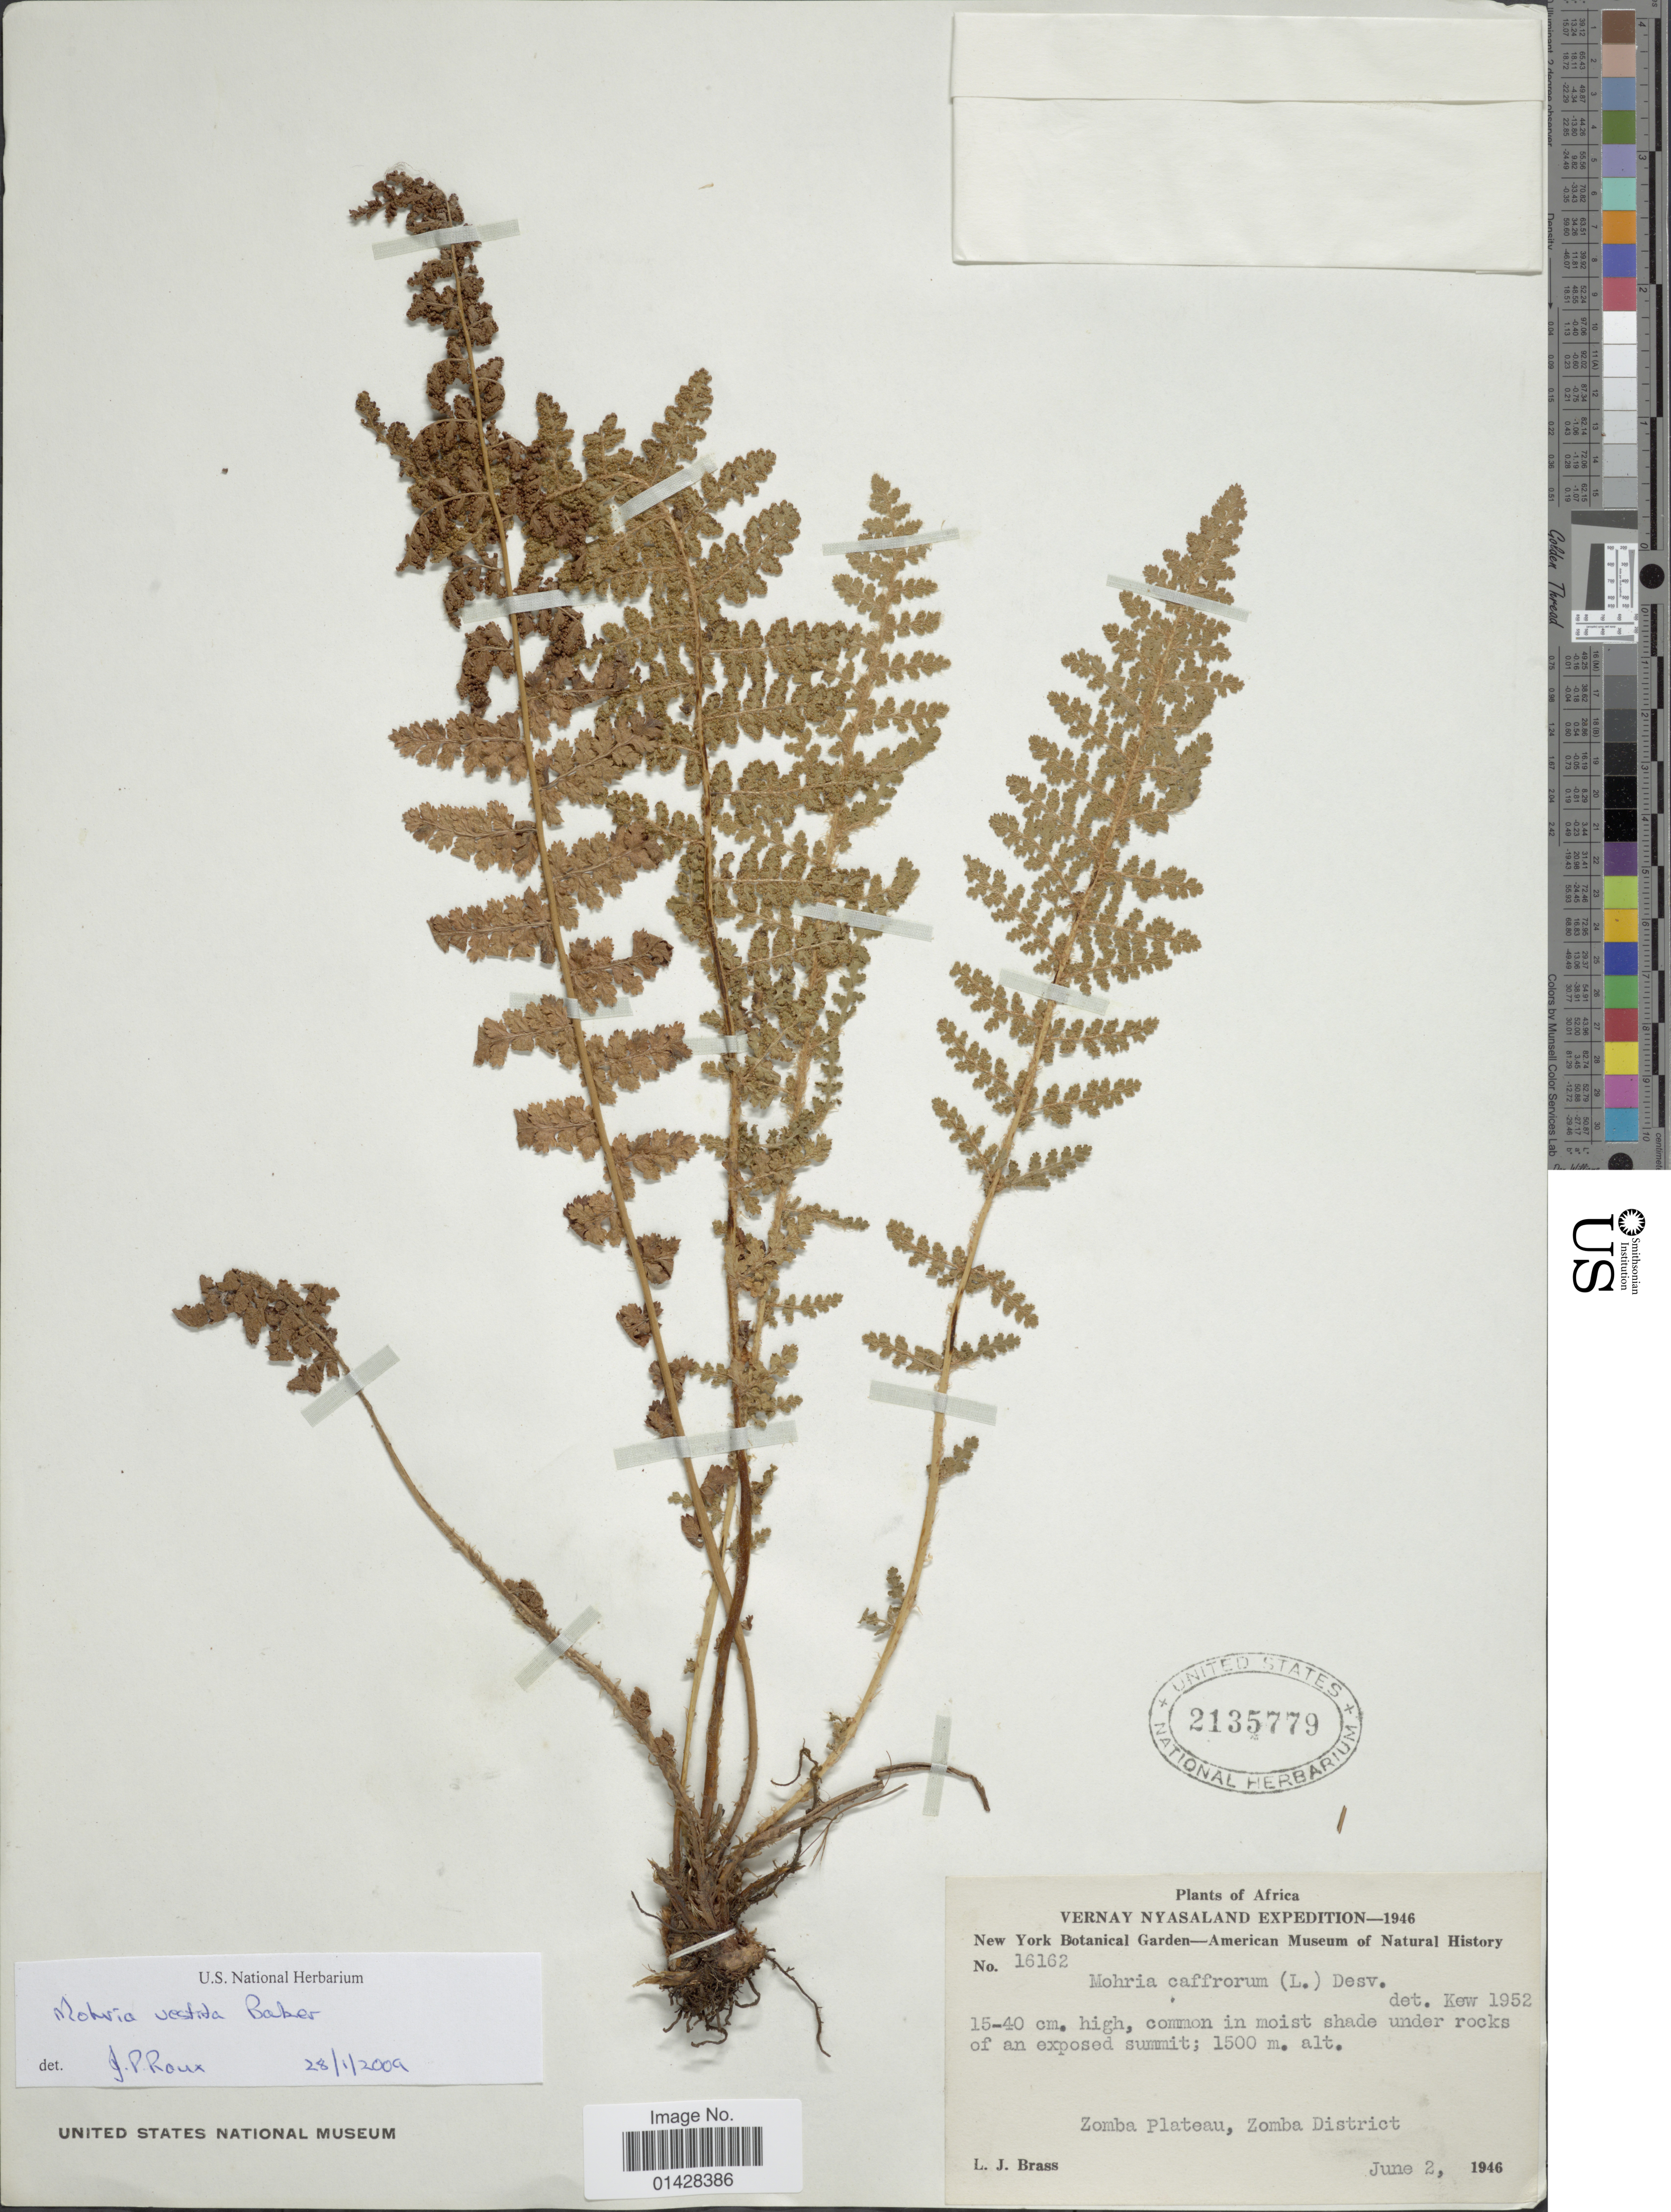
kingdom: Plantae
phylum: Tracheophyta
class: Polypodiopsida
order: Schizaeales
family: Anemiaceae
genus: Anemia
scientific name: Anemia vestita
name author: (Baker) Christenh.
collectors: L. J. Brass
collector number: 16162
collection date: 1946-06-02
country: Malawi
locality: Africa, common in moist shade under rocks of an exposed summit, zomba Plateau, Zomba District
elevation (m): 1500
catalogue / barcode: US 2135779